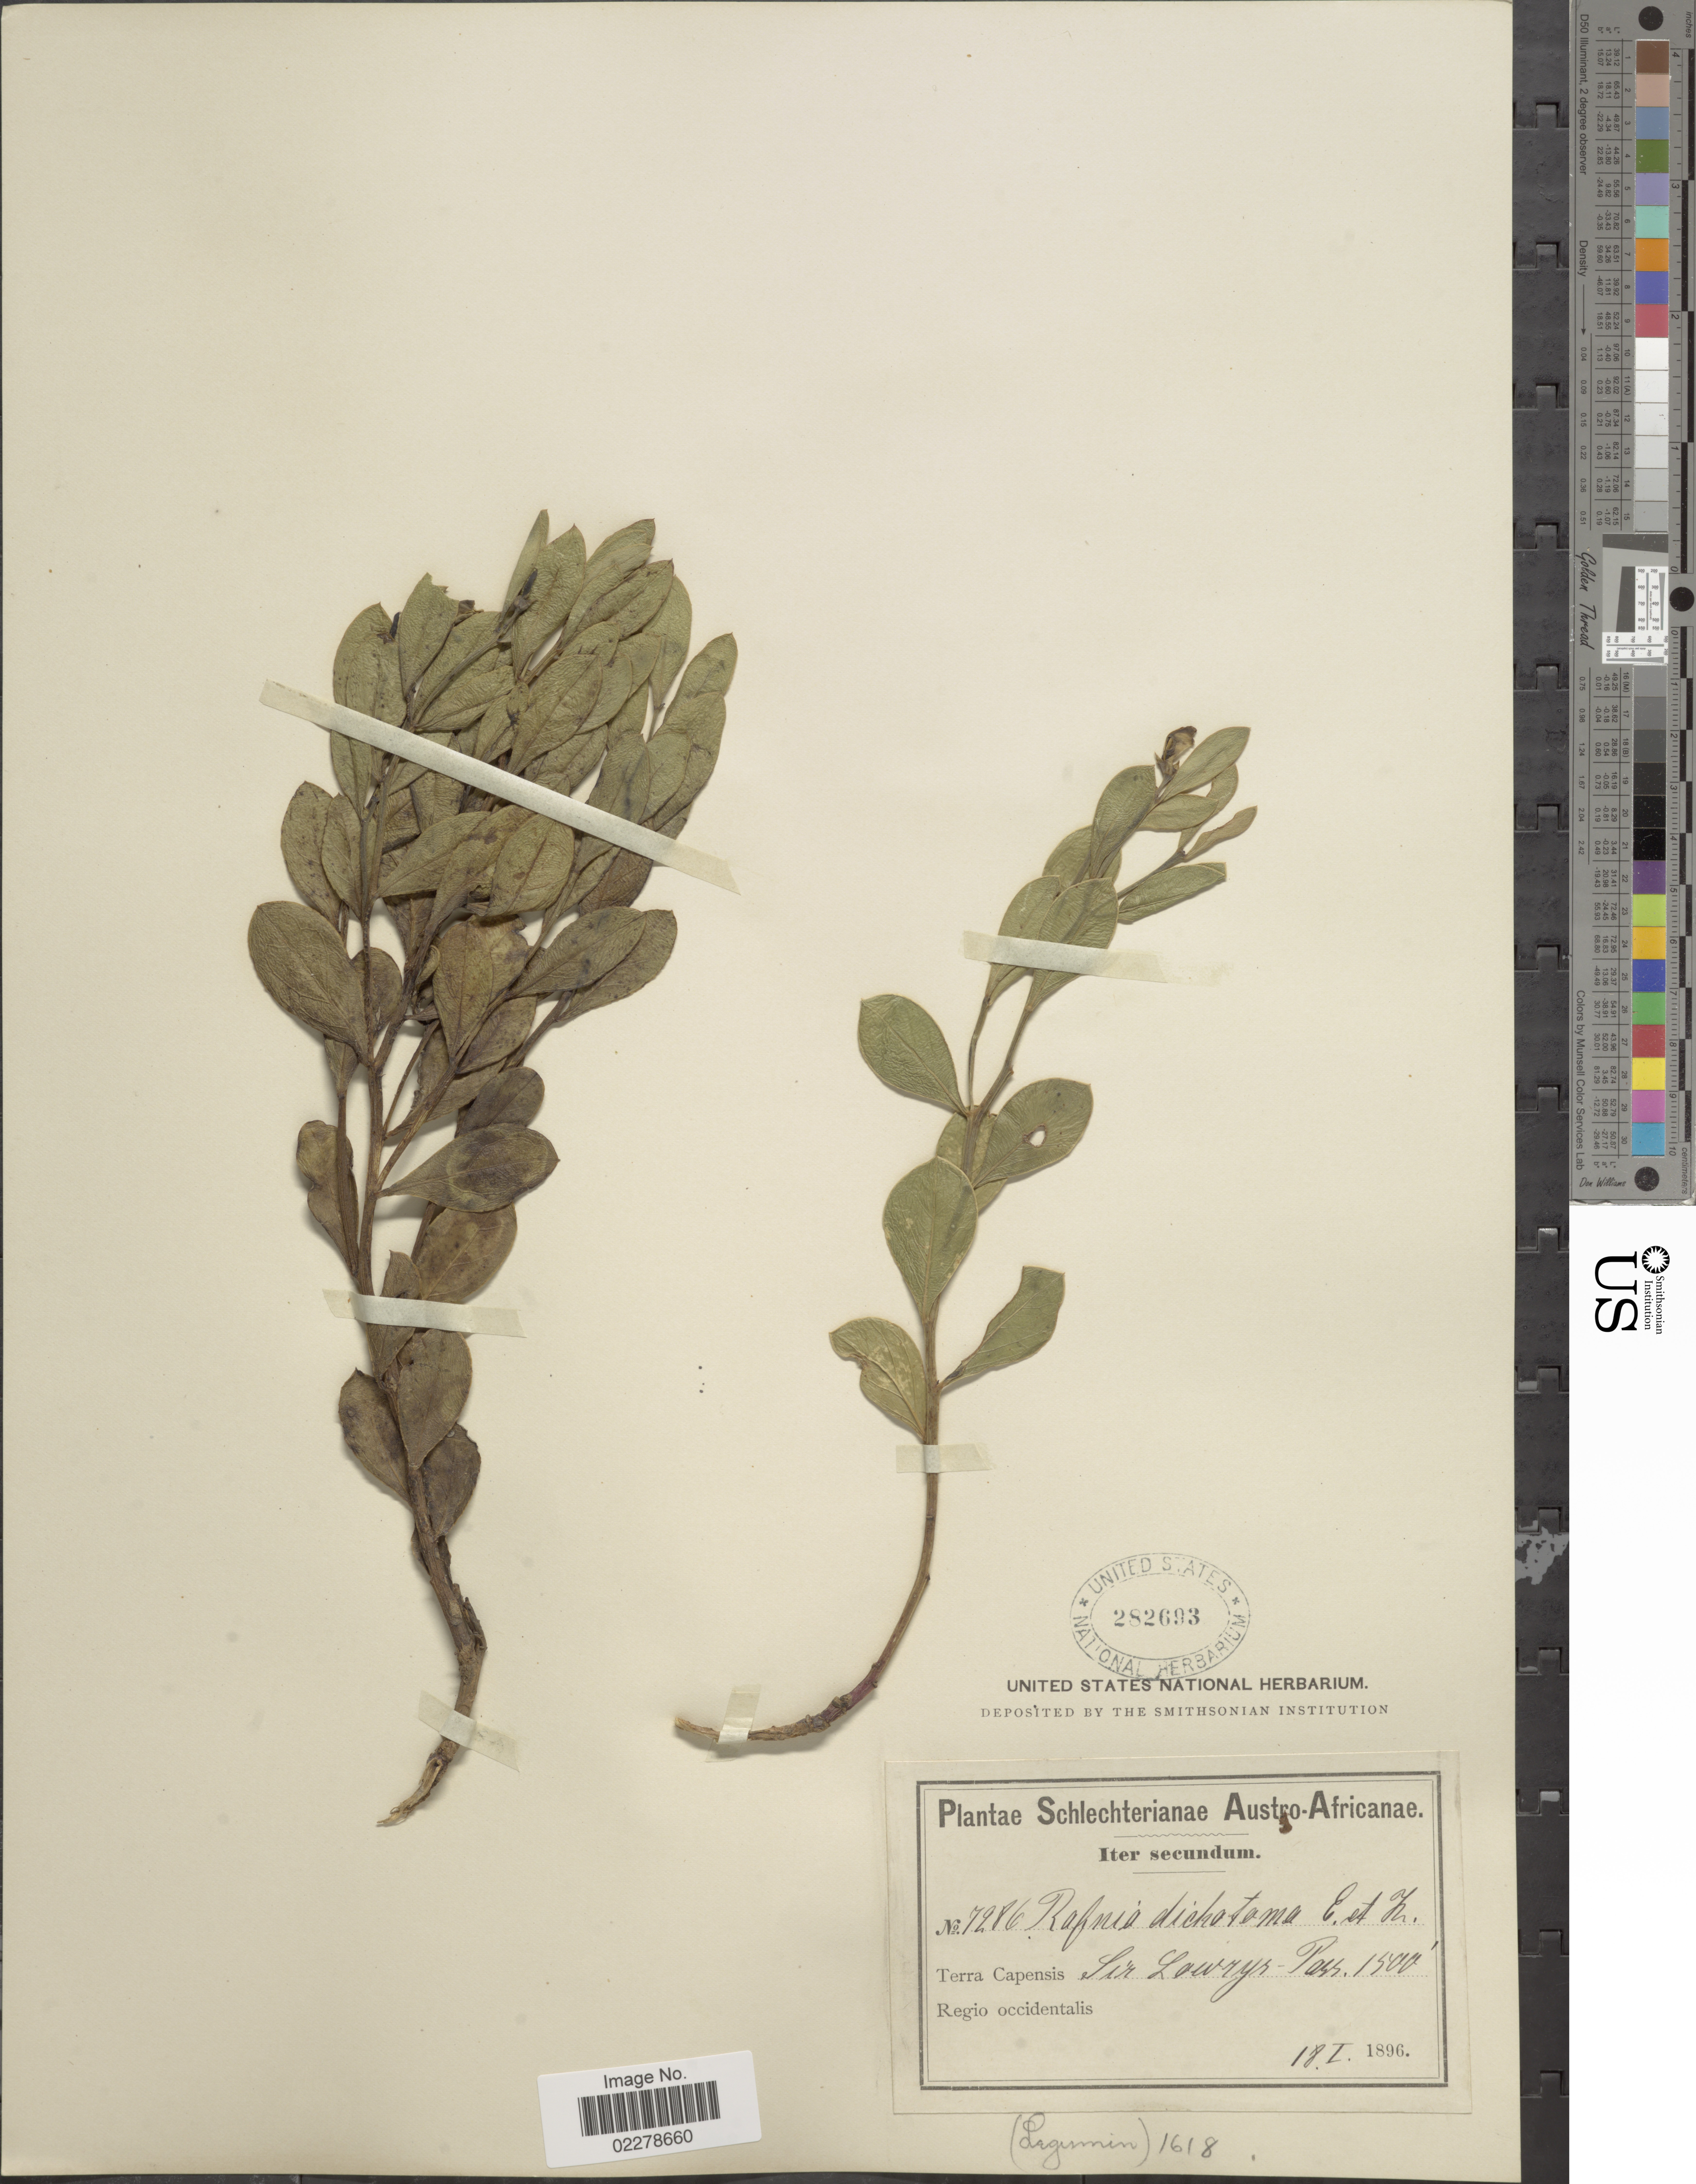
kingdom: Plantae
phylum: Tracheophyta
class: Magnoliopsida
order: Fabales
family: Fabaceae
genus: Rafnia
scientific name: Rafnia dichotoma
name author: Eckl. & Zeyh.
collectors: Schlechter, --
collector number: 7286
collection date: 1896-01-18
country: South Africa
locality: Austro - Africanae. Terra Capensis Regio Ooccidentalis, Sir Lowry's Pass.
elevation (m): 457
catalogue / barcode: US 282693